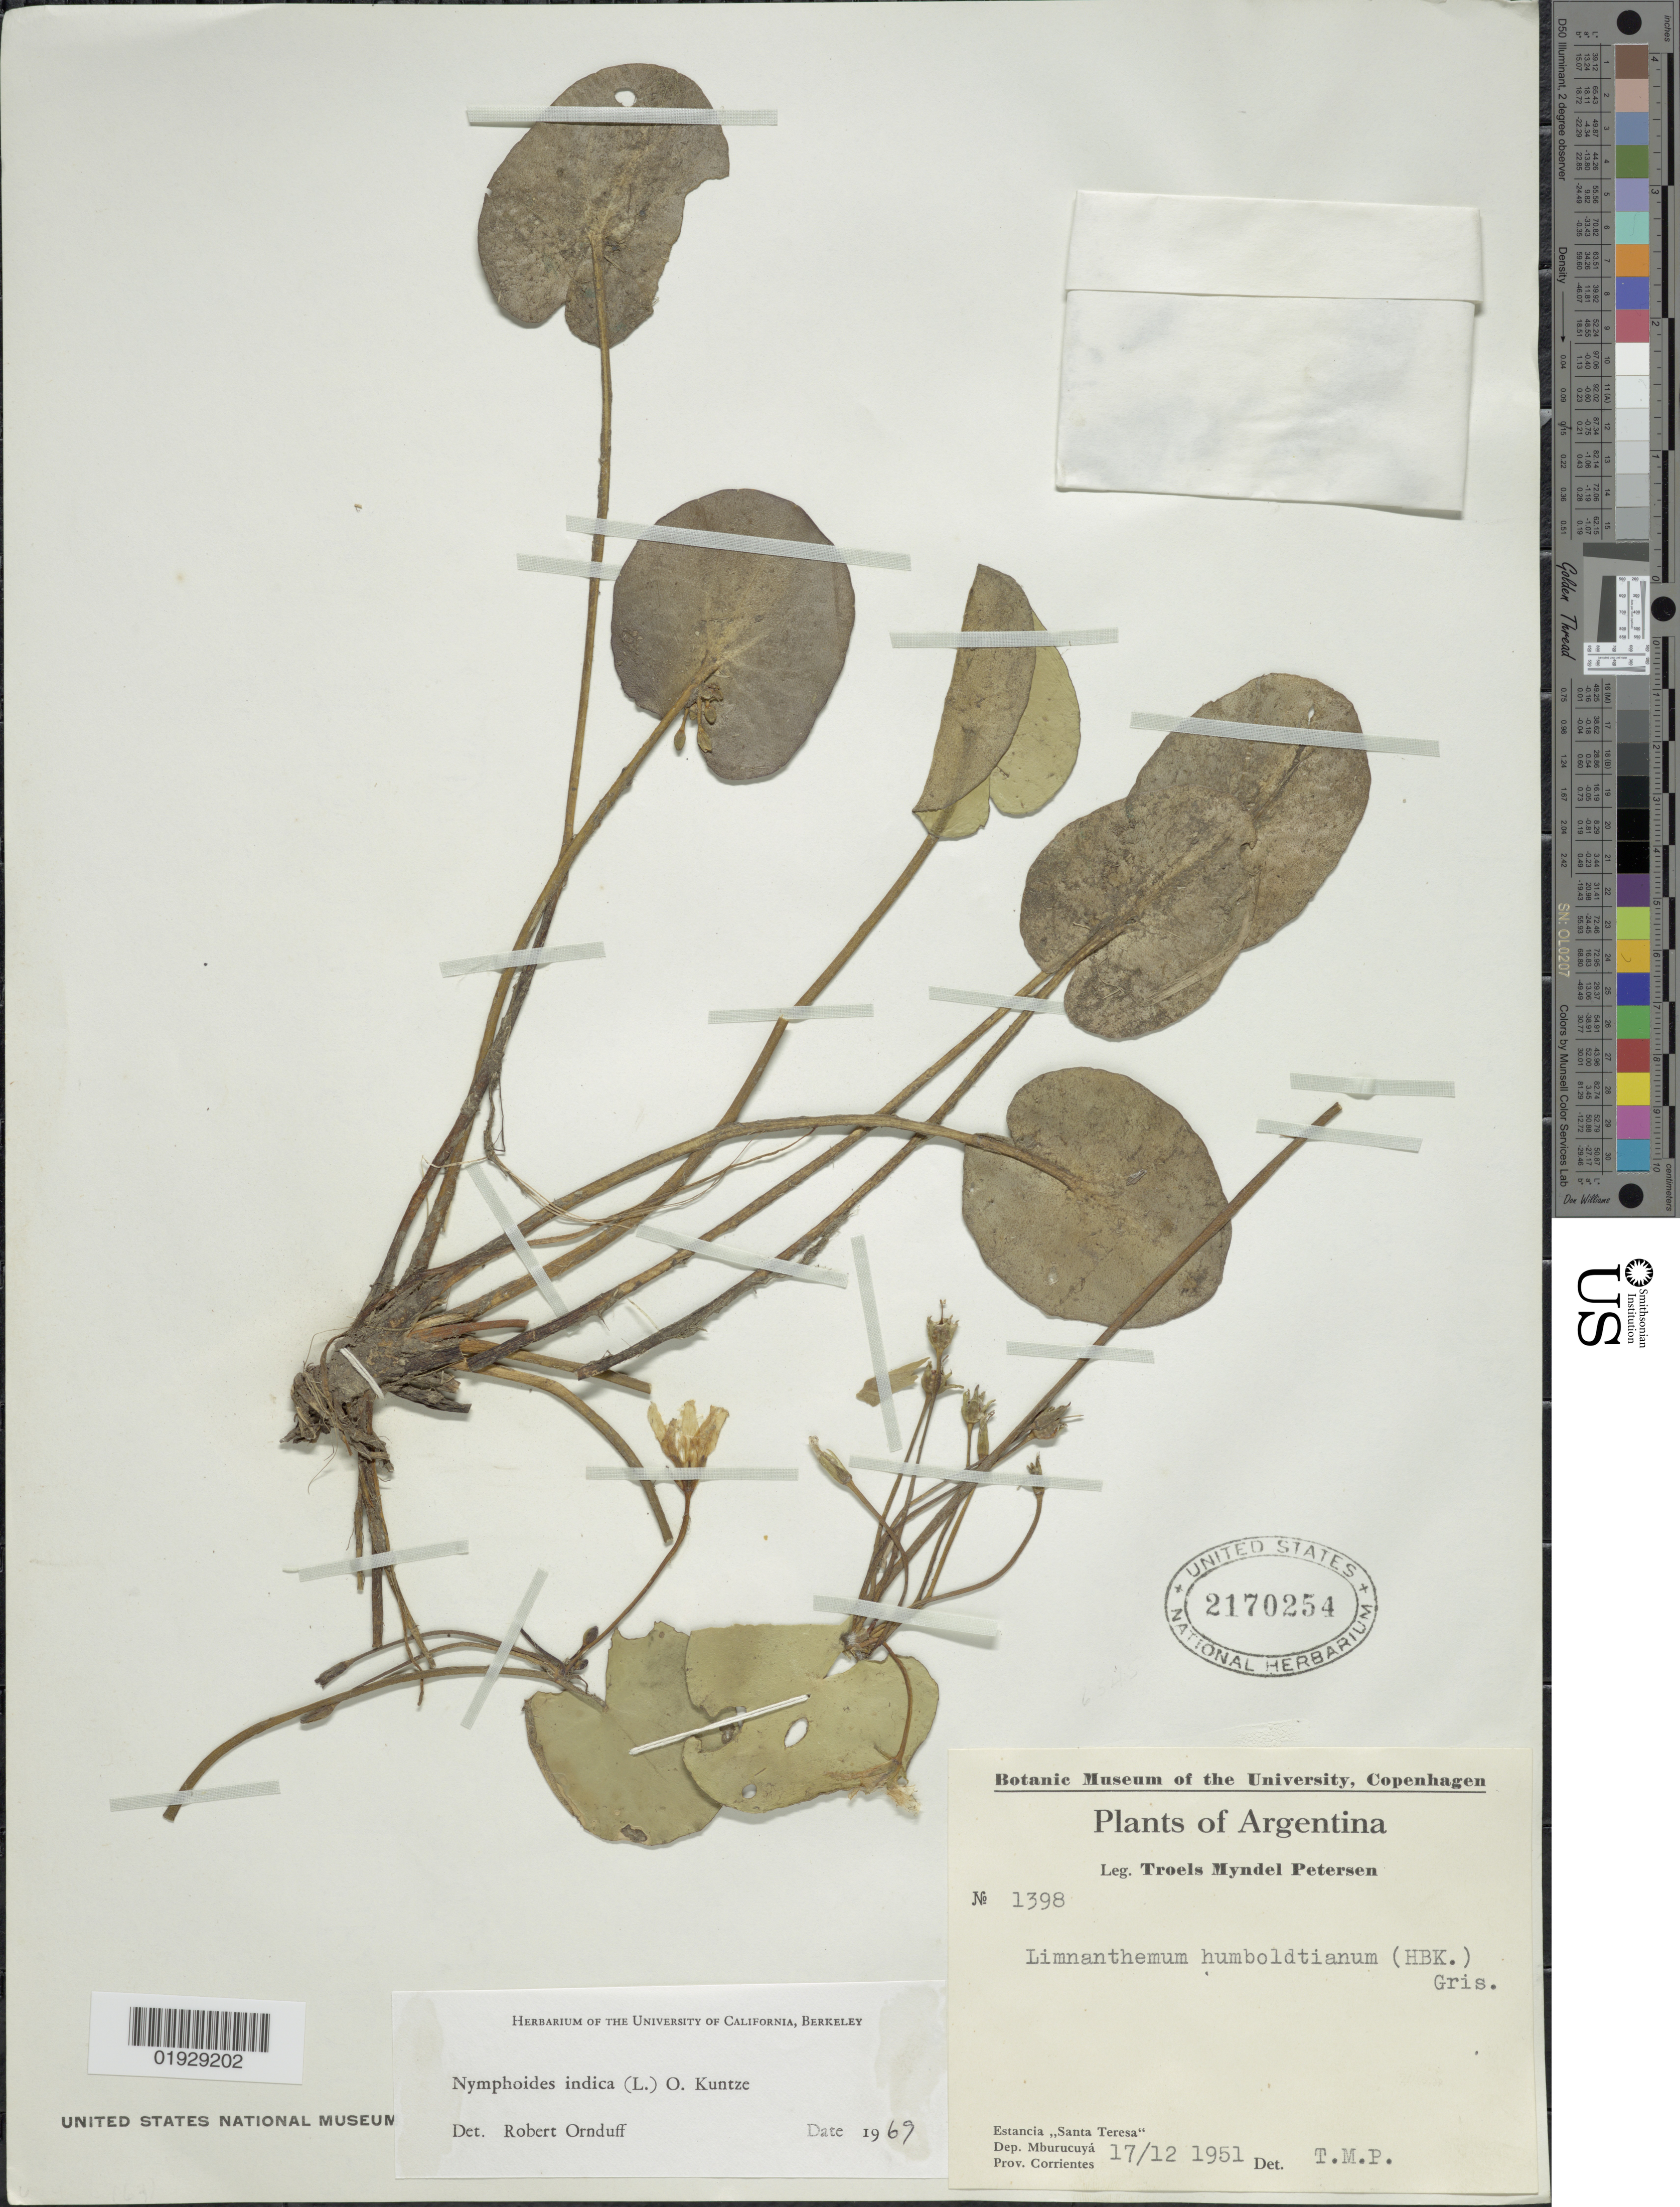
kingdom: Plantae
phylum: Tracheophyta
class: Magnoliopsida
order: Asterales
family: Menyanthaceae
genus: Nymphoides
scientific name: Nymphoides indica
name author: (L.) Kuntze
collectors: T. Pederson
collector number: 1398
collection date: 1951-12-17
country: Argentina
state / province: Corrientes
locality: Estancia "Santa Teresa". Dep. Mburucuyá.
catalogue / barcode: US 2170254